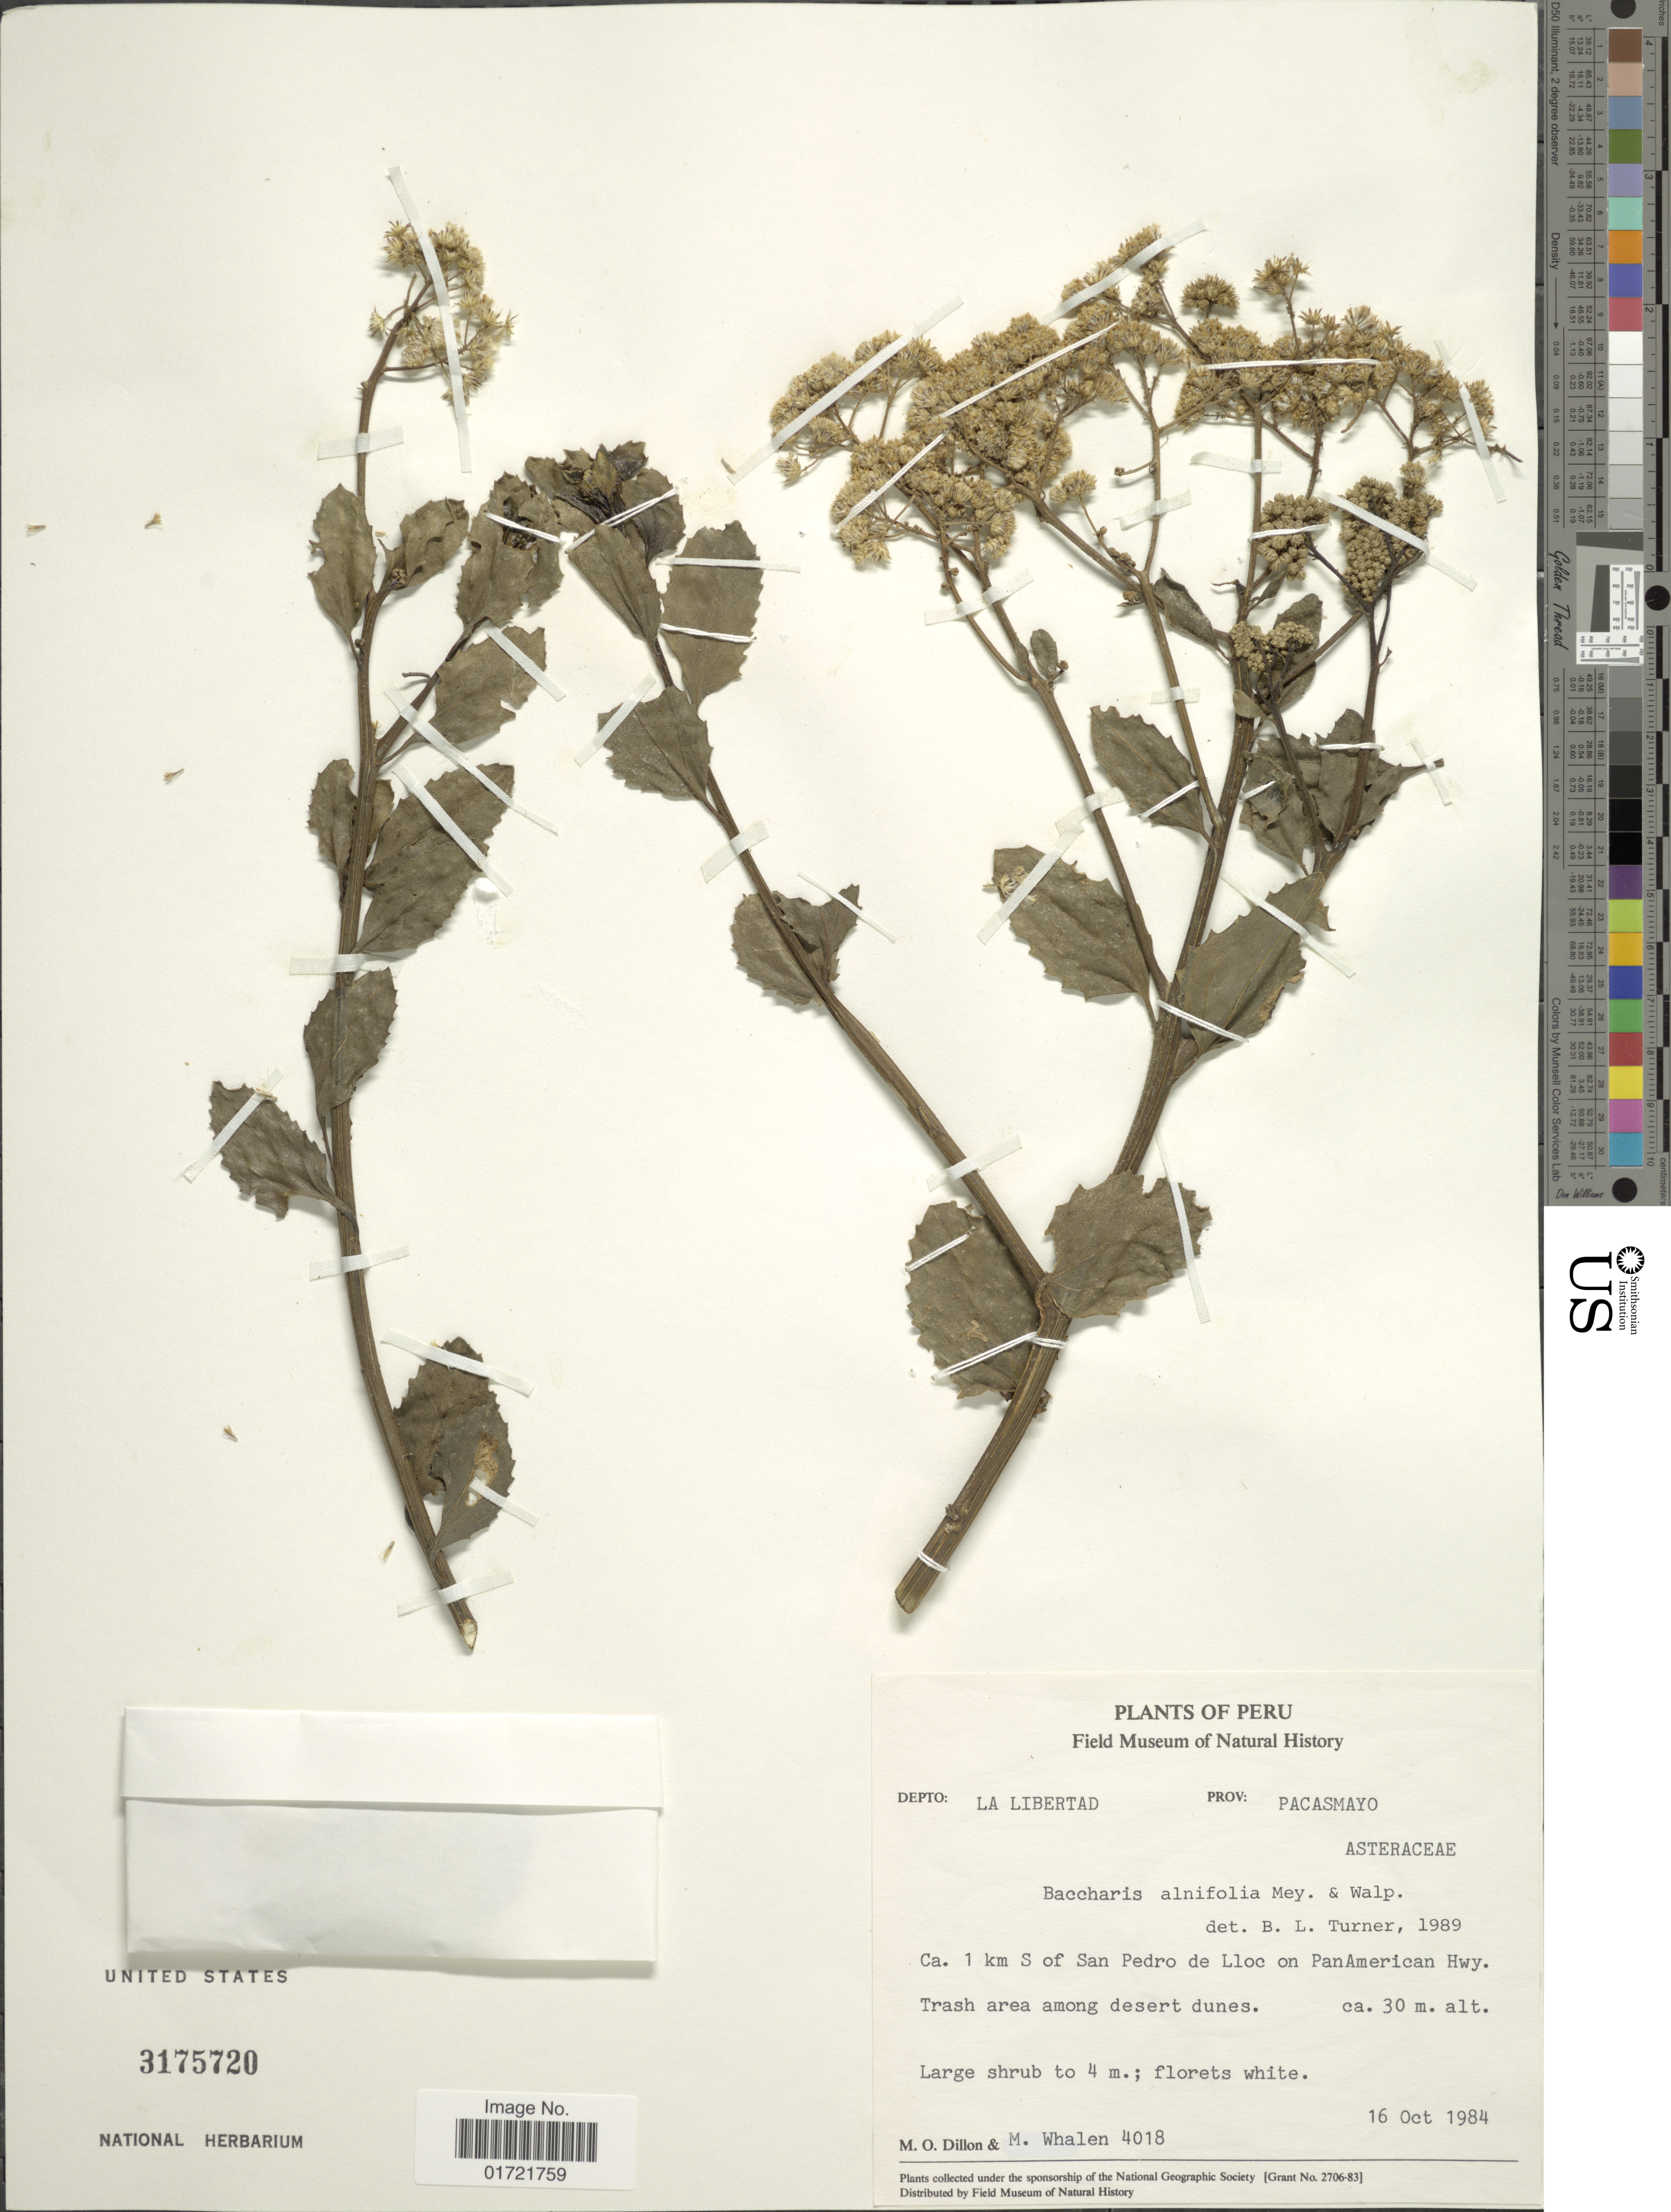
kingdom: Plantae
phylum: Tracheophyta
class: Magnoliopsida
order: Asterales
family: Asteraceae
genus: Baccharis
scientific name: Baccharis alnifolia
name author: Meyen & Walp.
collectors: M. O. Dillon & M. Whalen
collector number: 4018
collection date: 1984-10-16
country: Peru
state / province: La Libertad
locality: Depto: La Libertad, Prov: Pacasmayo, 1 km S of San Pedro de Lloc on PanAmerican Hwy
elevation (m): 30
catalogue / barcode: US 3175720